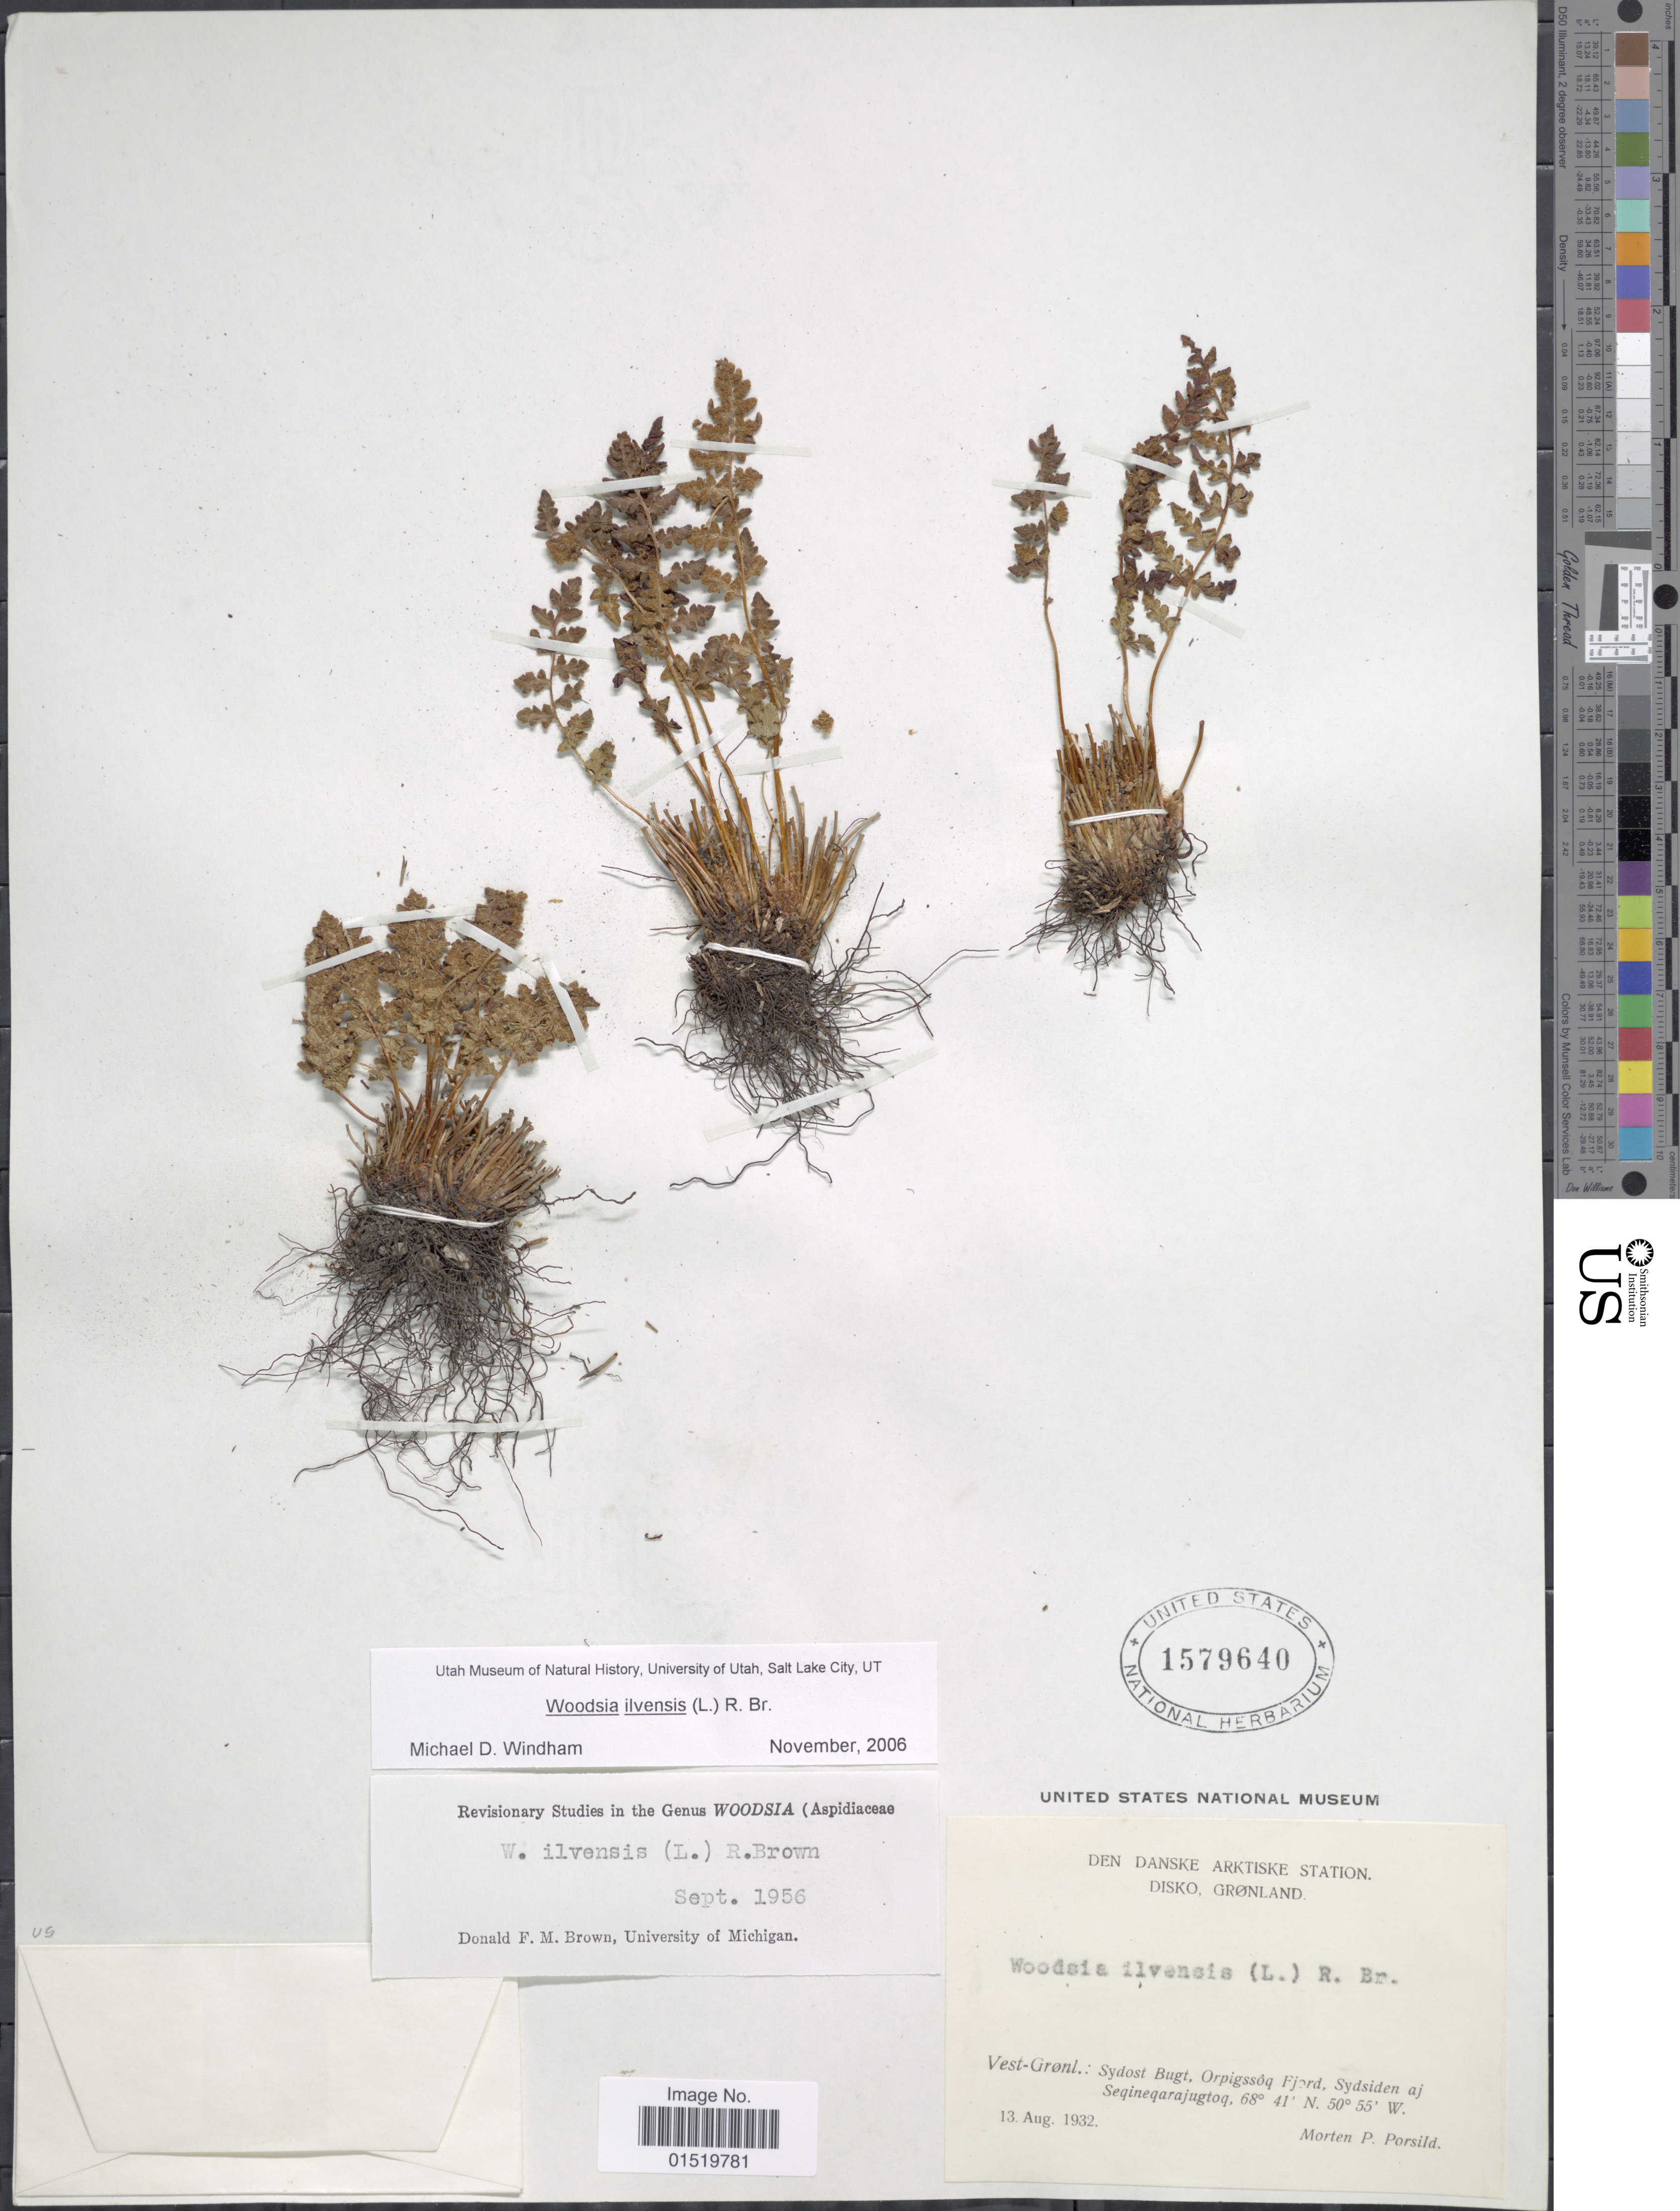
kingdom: Plantae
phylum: Tracheophyta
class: Polypodiopsida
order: Polypodiales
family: Woodsiaceae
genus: Woodsia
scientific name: Woodsia ilvensis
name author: (L.) R. Br.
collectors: M. P. Porsild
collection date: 1932-08-13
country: Greenland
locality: Den Danske Artiske Station, Disko, Vest-Grønl: Sydost Bugt, Orpigssôq Fjord, Sydsiden aj Seqineqarajugtoq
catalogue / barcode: US 1579640